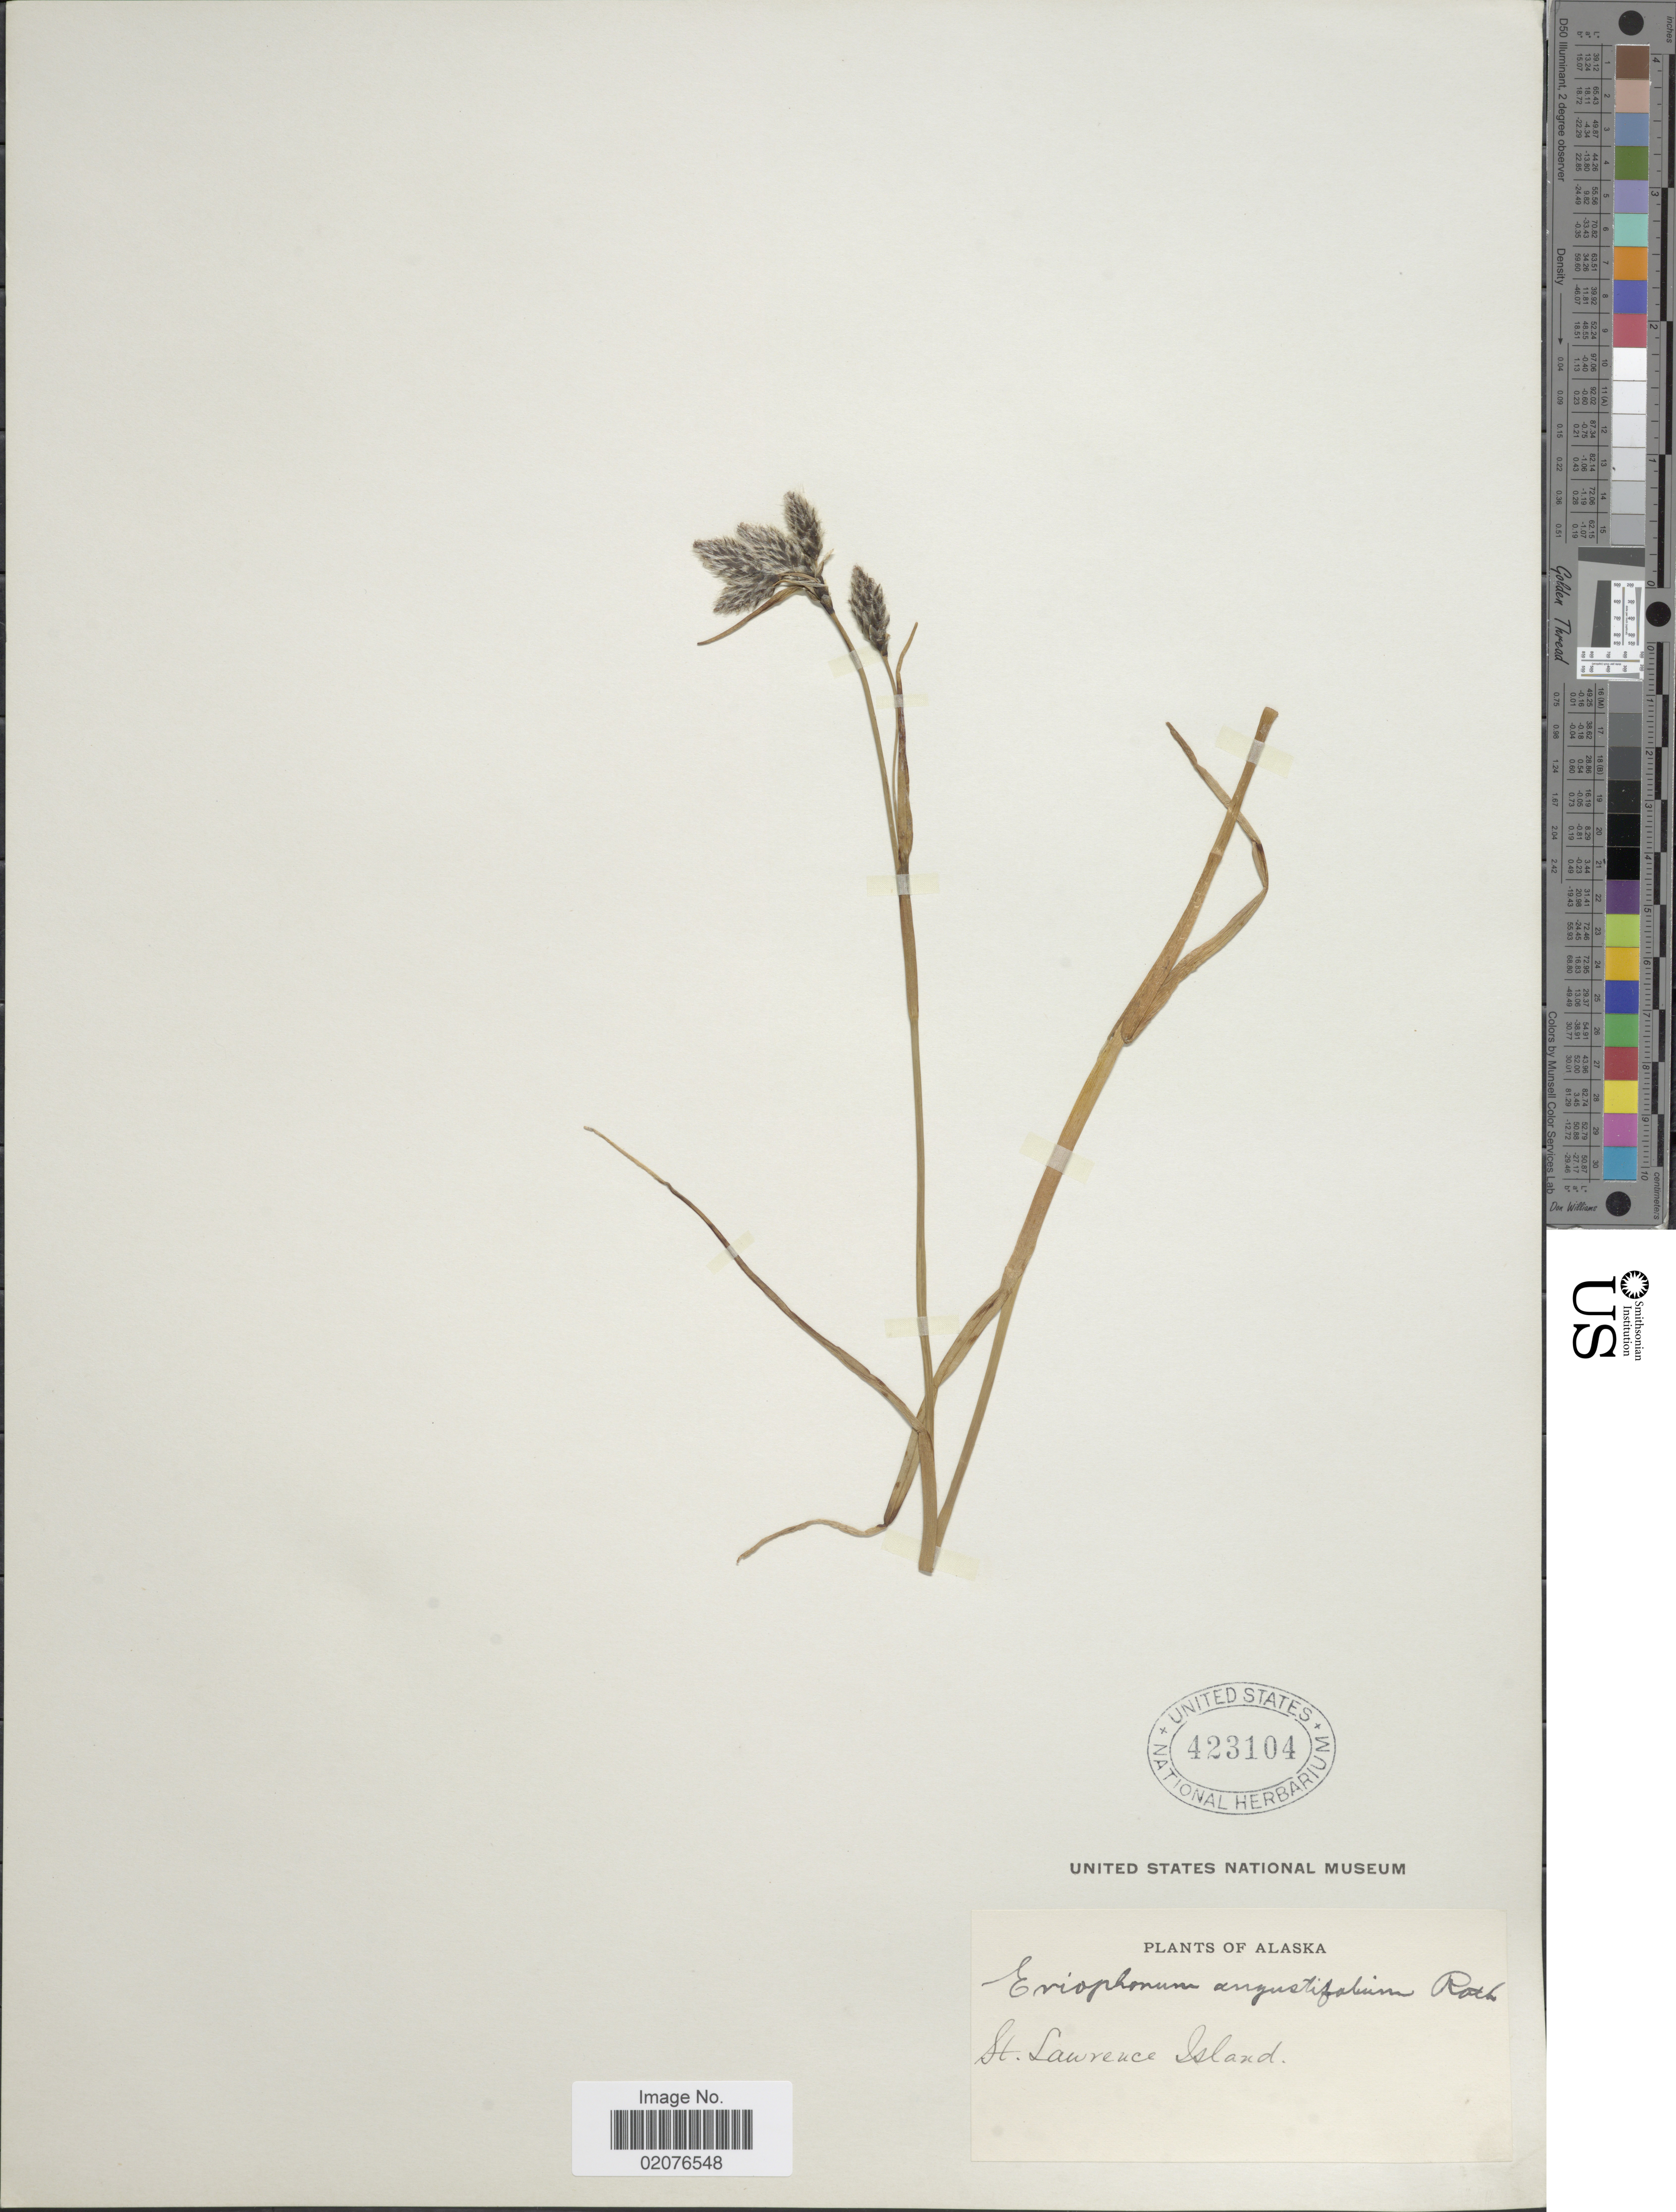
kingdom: Plantae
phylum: Tracheophyta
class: Liliopsida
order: Poales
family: Cyperaceae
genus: Eriophorum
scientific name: Eriophorum angustifolium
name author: Honck.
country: United States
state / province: Alaska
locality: St Lawrence Island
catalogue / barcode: US 423104